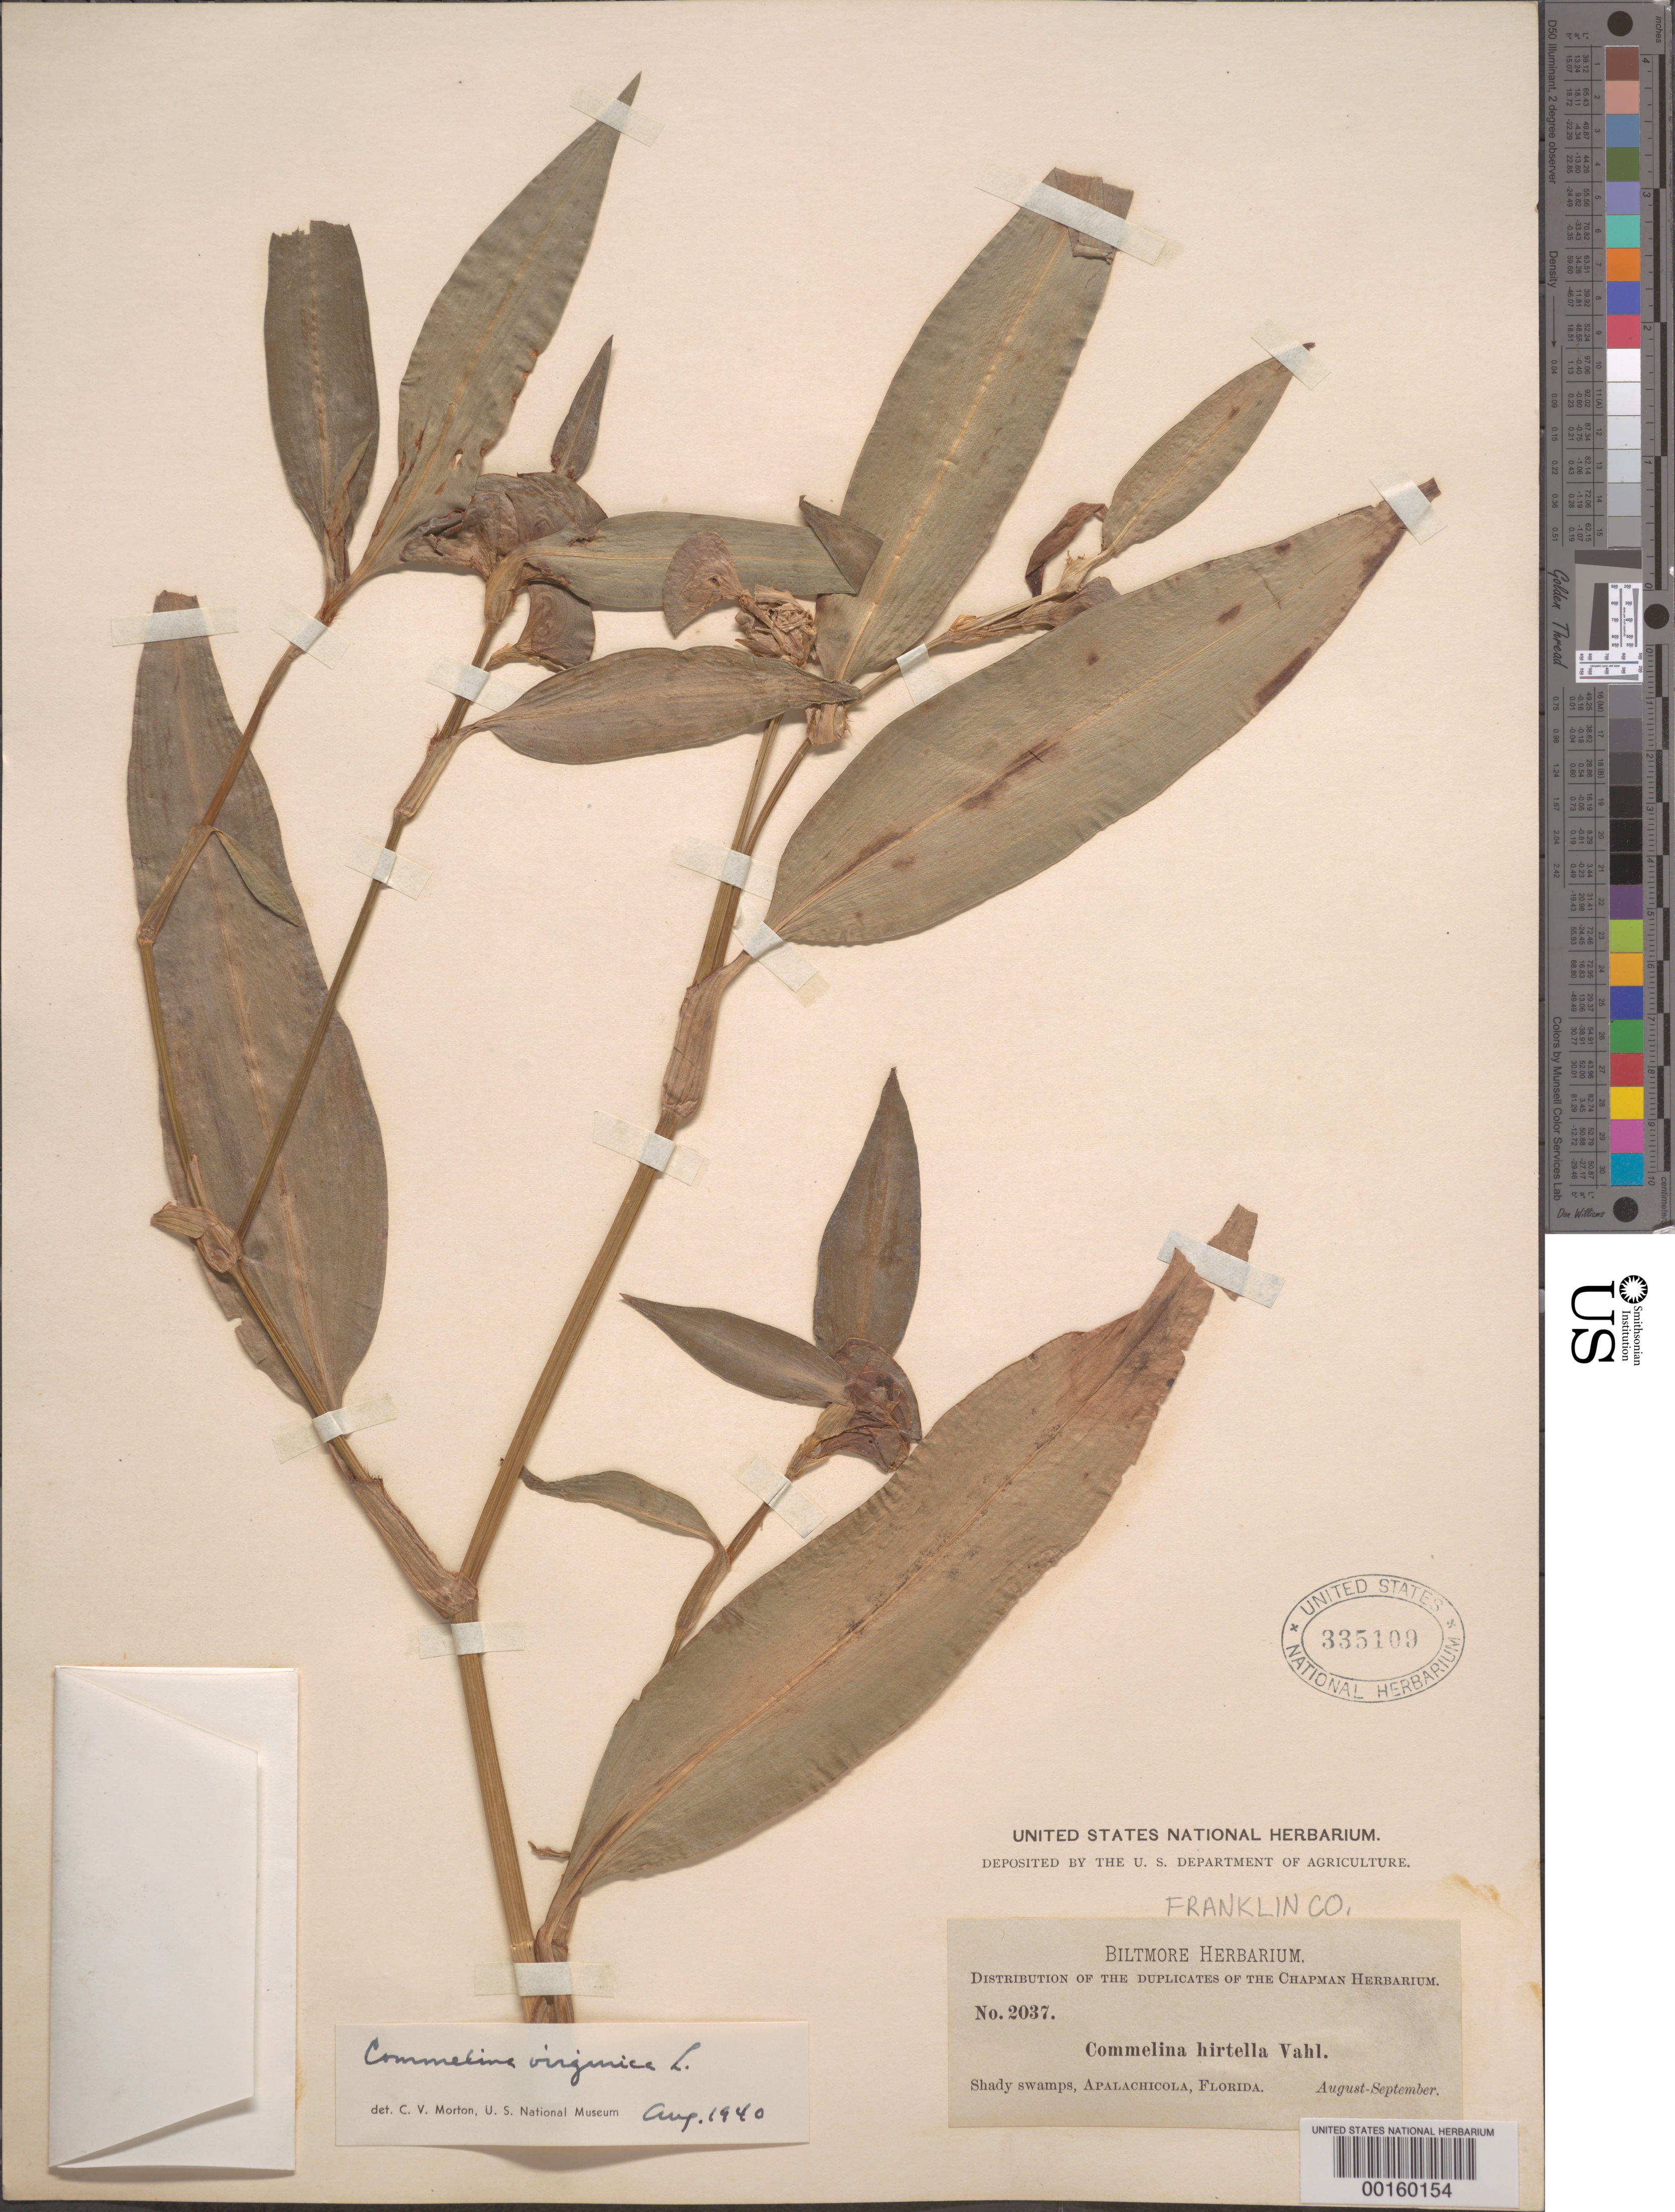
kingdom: Plantae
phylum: Tracheophyta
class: Liliopsida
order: Commelinales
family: Commelinaceae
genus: Commelina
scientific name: Commelina virginica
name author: L.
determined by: Morton, C. V.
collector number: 2037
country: United States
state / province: Florida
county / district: Franklin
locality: Apalachicola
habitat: Shady swamps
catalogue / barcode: US 335109